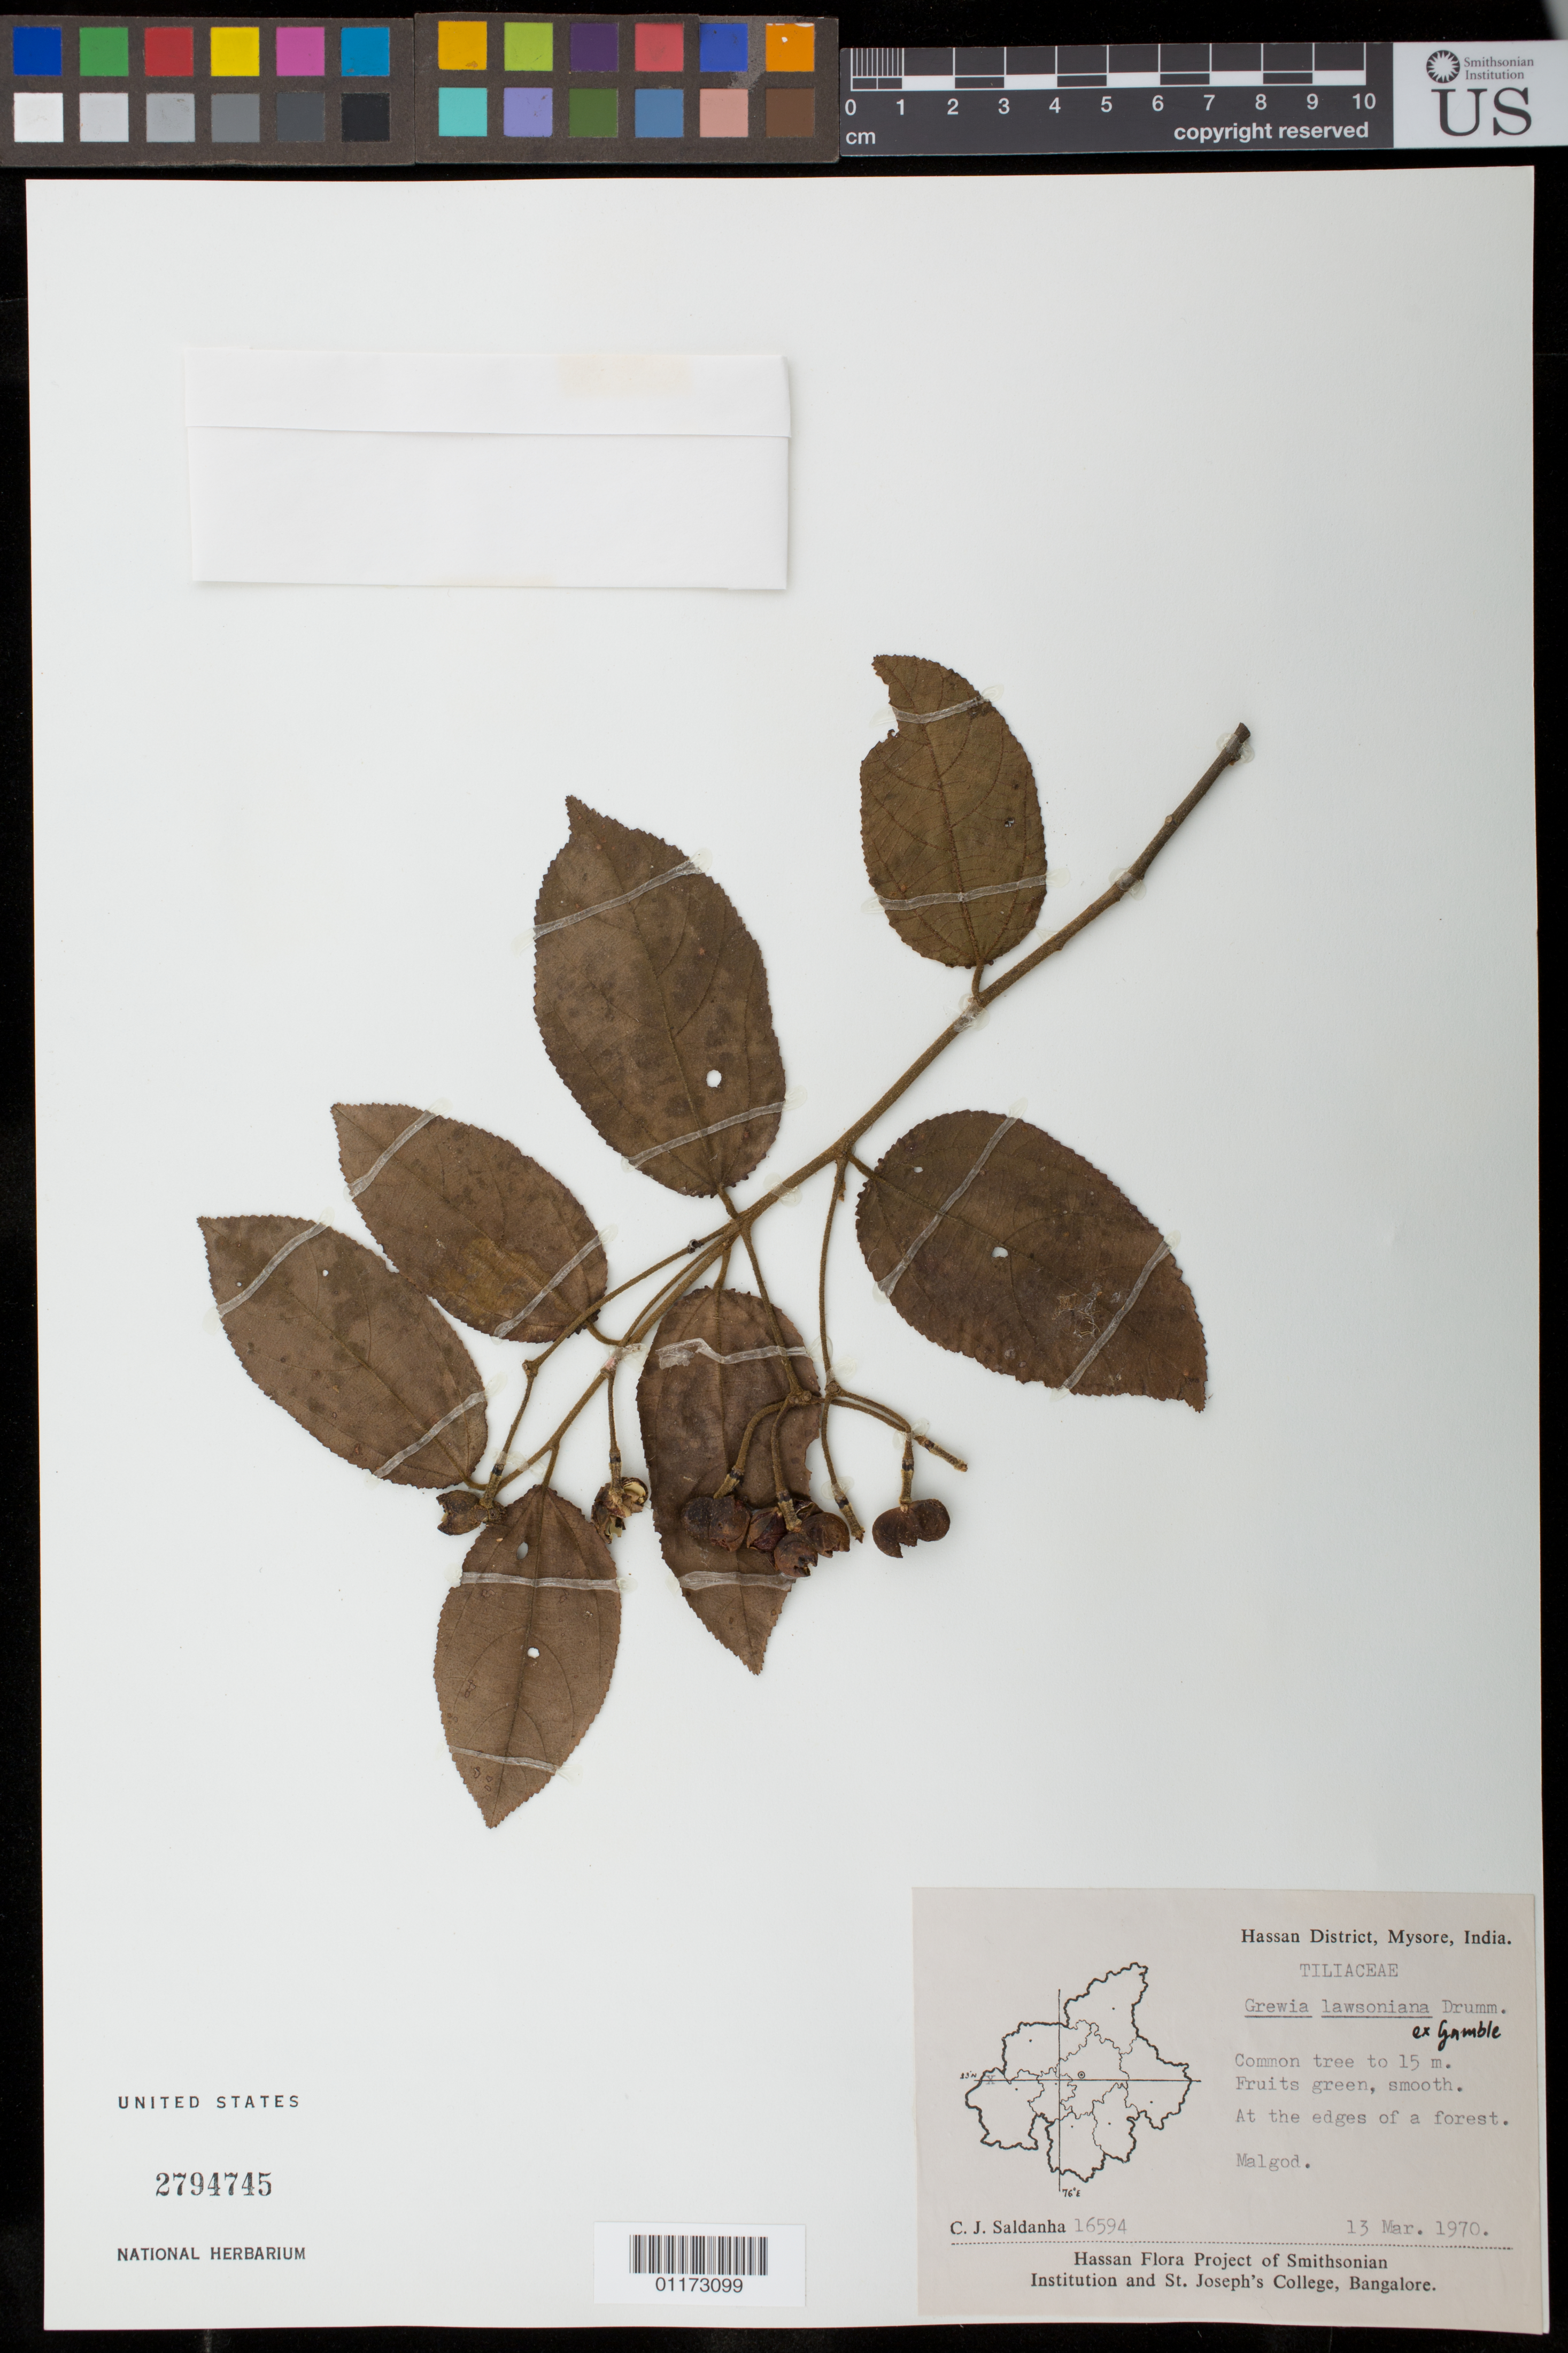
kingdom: Plantae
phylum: Tracheophyta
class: Magnoliopsida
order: Malvales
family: Malvaceae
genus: Microcos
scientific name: Microcos heterotricha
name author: (Mast.) Burret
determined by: Jourdain-Fievet, L.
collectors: C. J. Saldanha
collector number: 16594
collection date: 1970-03-13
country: India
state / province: Karnataka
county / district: Mysore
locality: Malgod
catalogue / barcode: US 2794745